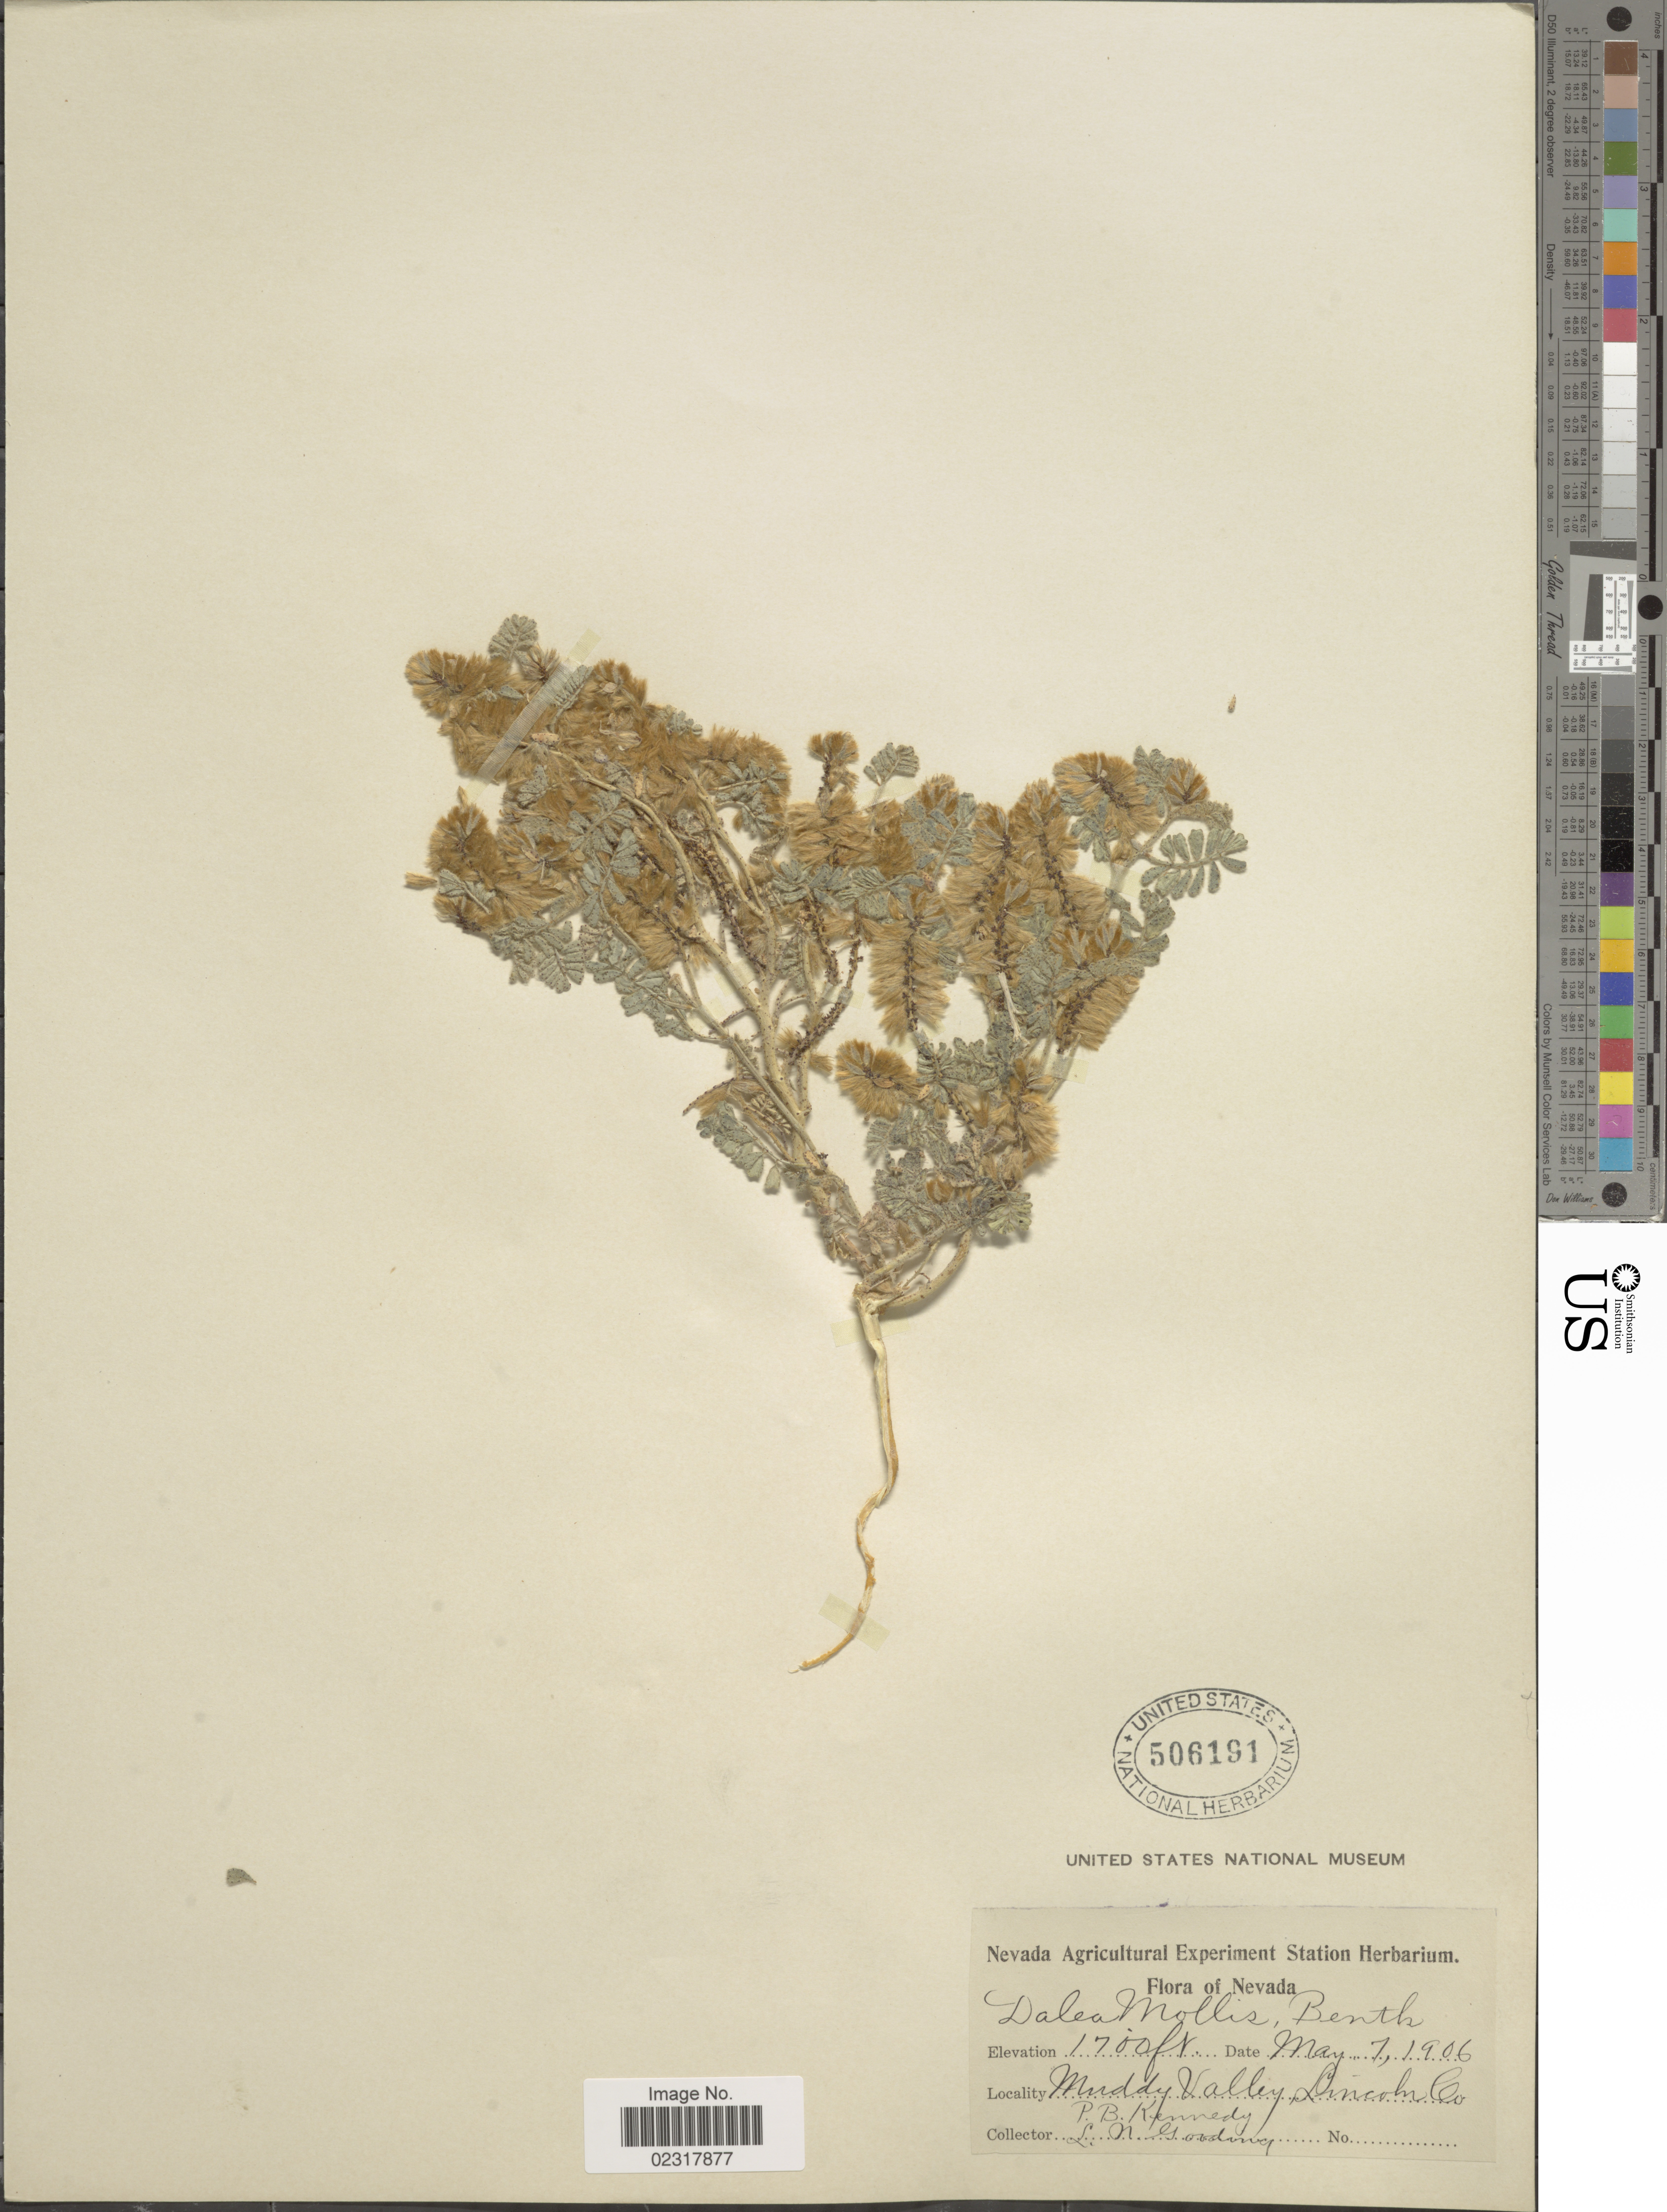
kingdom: Plantae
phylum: Tracheophyta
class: Magnoliopsida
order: Fabales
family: Fabaceae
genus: Dalea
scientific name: Dalea mollissima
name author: (Rydb.) Munz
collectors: P. B. Kennedy & L. Gooding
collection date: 1906-05-07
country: United States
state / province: Nevada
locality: Muddy Valley, Lincoln Co.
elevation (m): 518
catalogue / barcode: US 506191